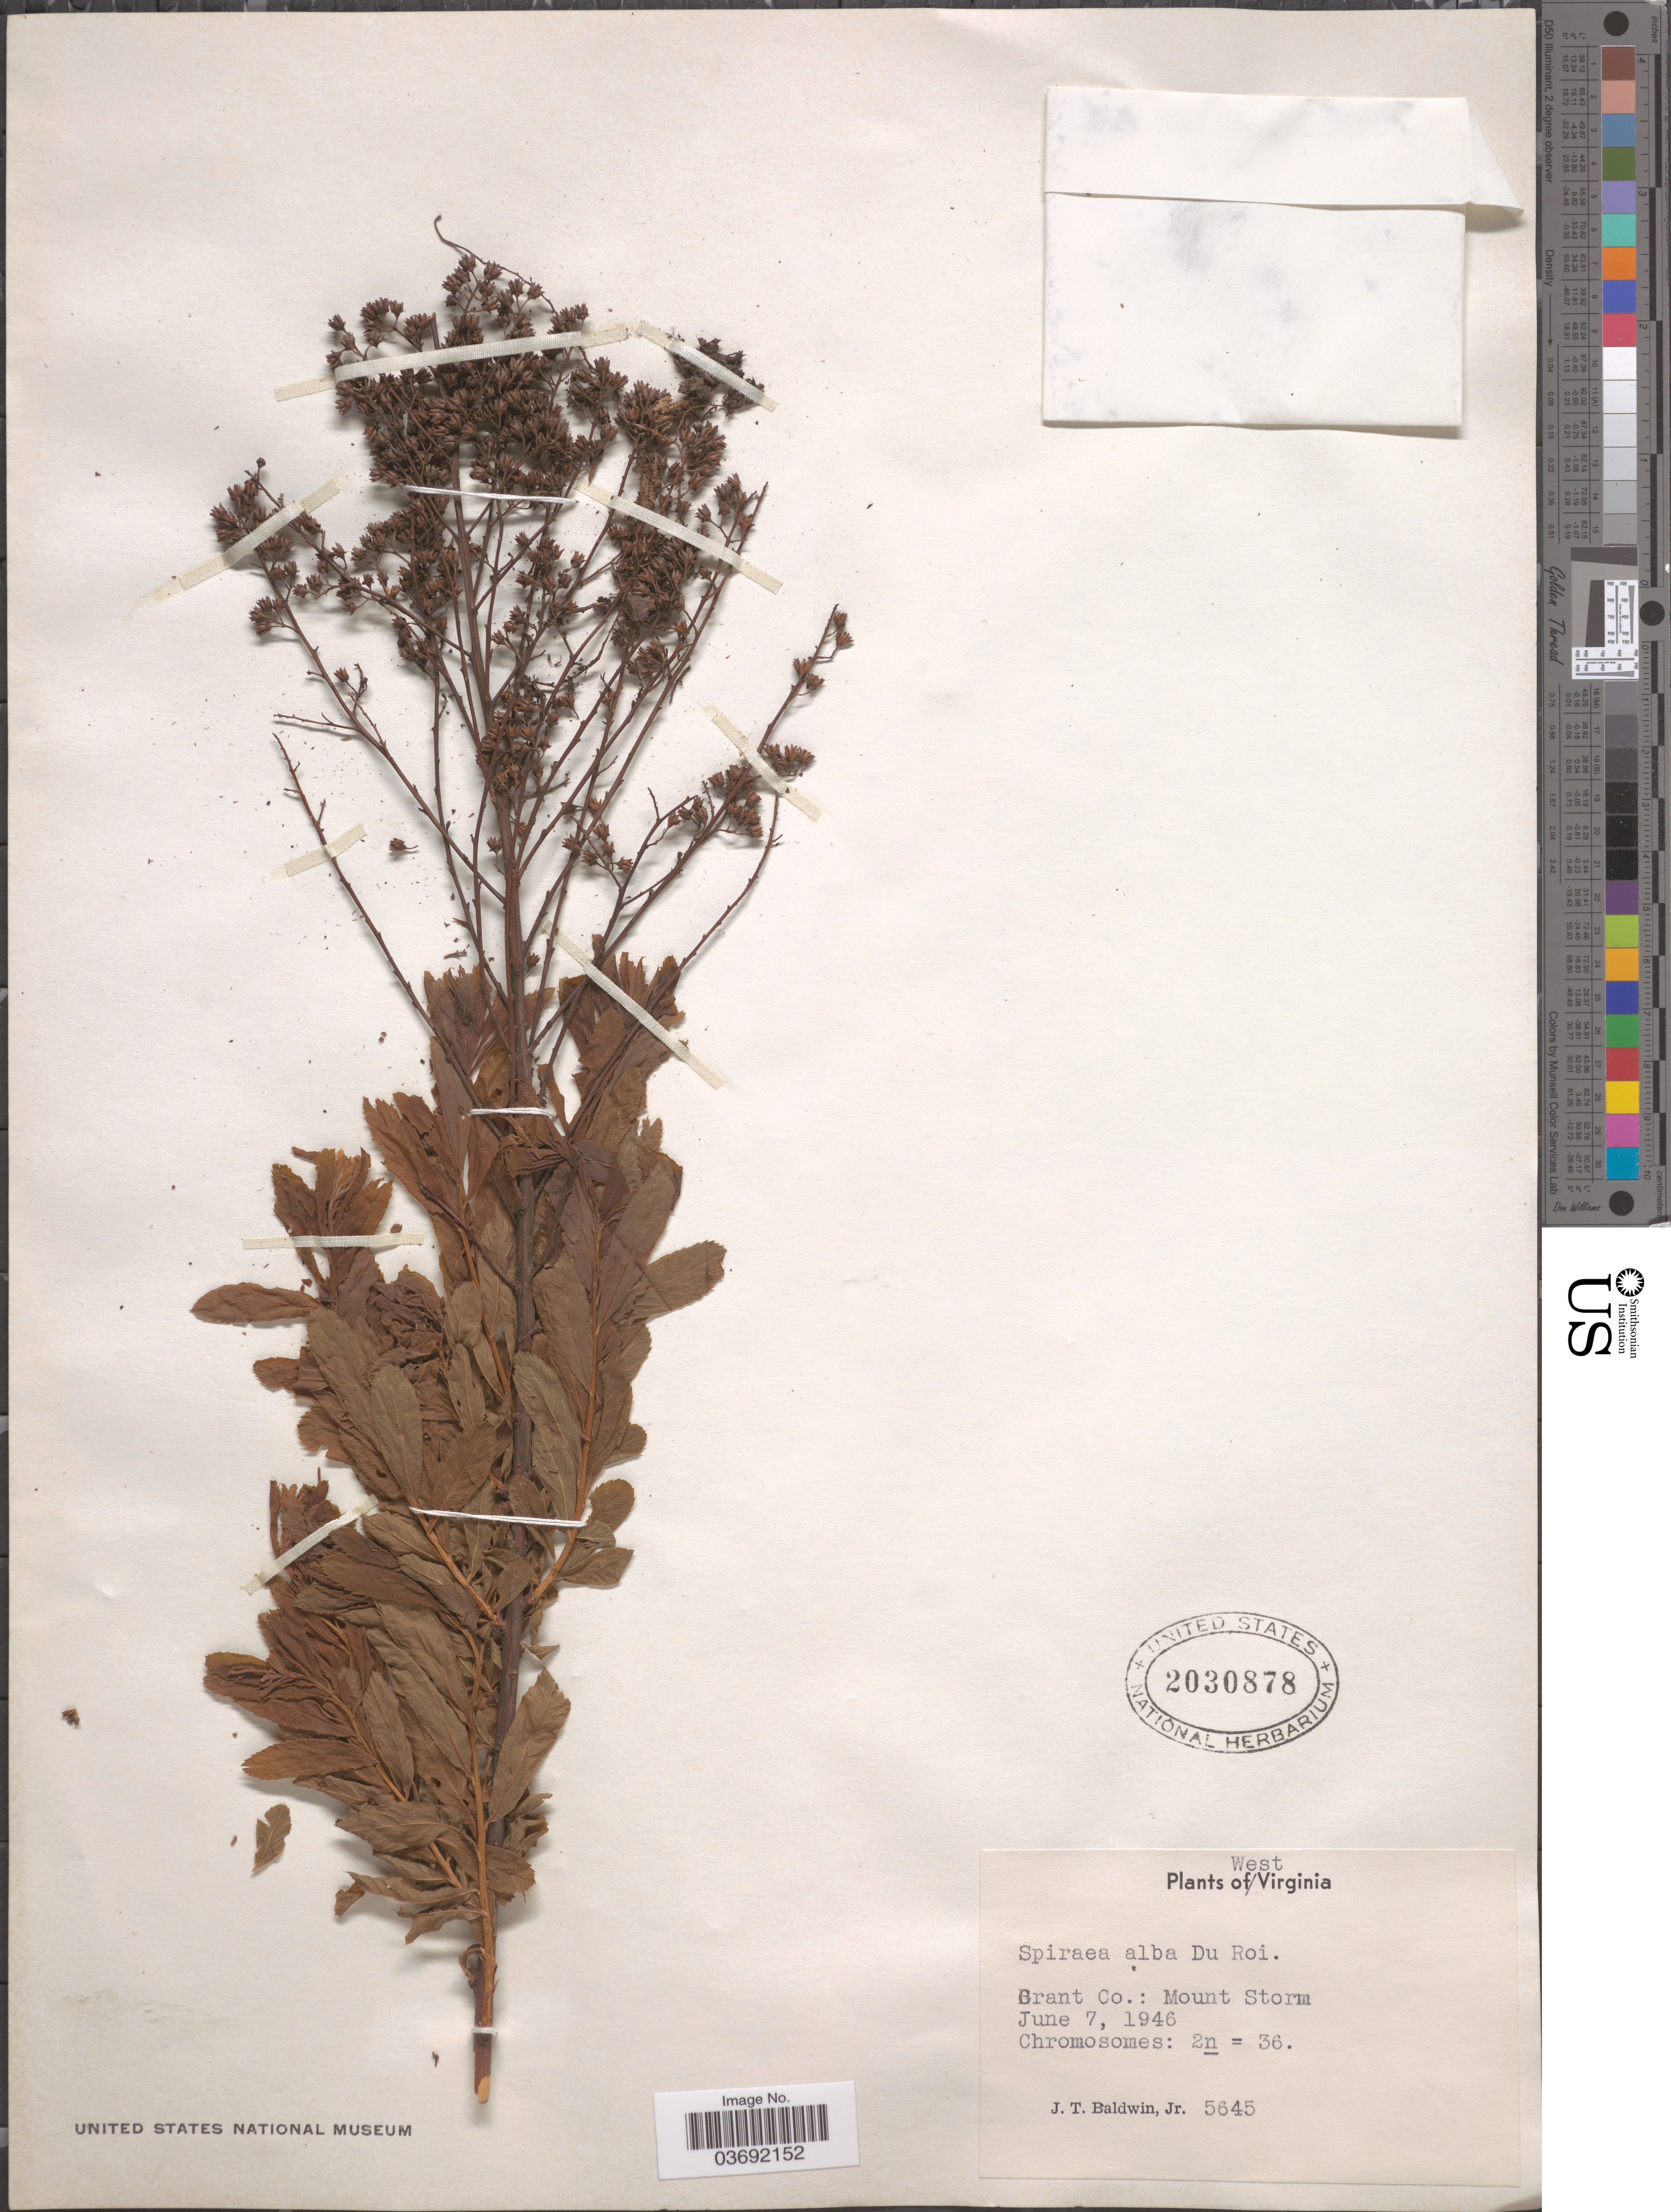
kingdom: Plantae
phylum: Tracheophyta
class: Magnoliopsida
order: Rosales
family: Rosaceae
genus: Spiraea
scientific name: Spiraea alba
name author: Du Roi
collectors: J. T. Baldwin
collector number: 5645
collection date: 1946-06-07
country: United States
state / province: West Virginia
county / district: Grant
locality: Grant Co.: Mount Storm.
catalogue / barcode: US 2030878